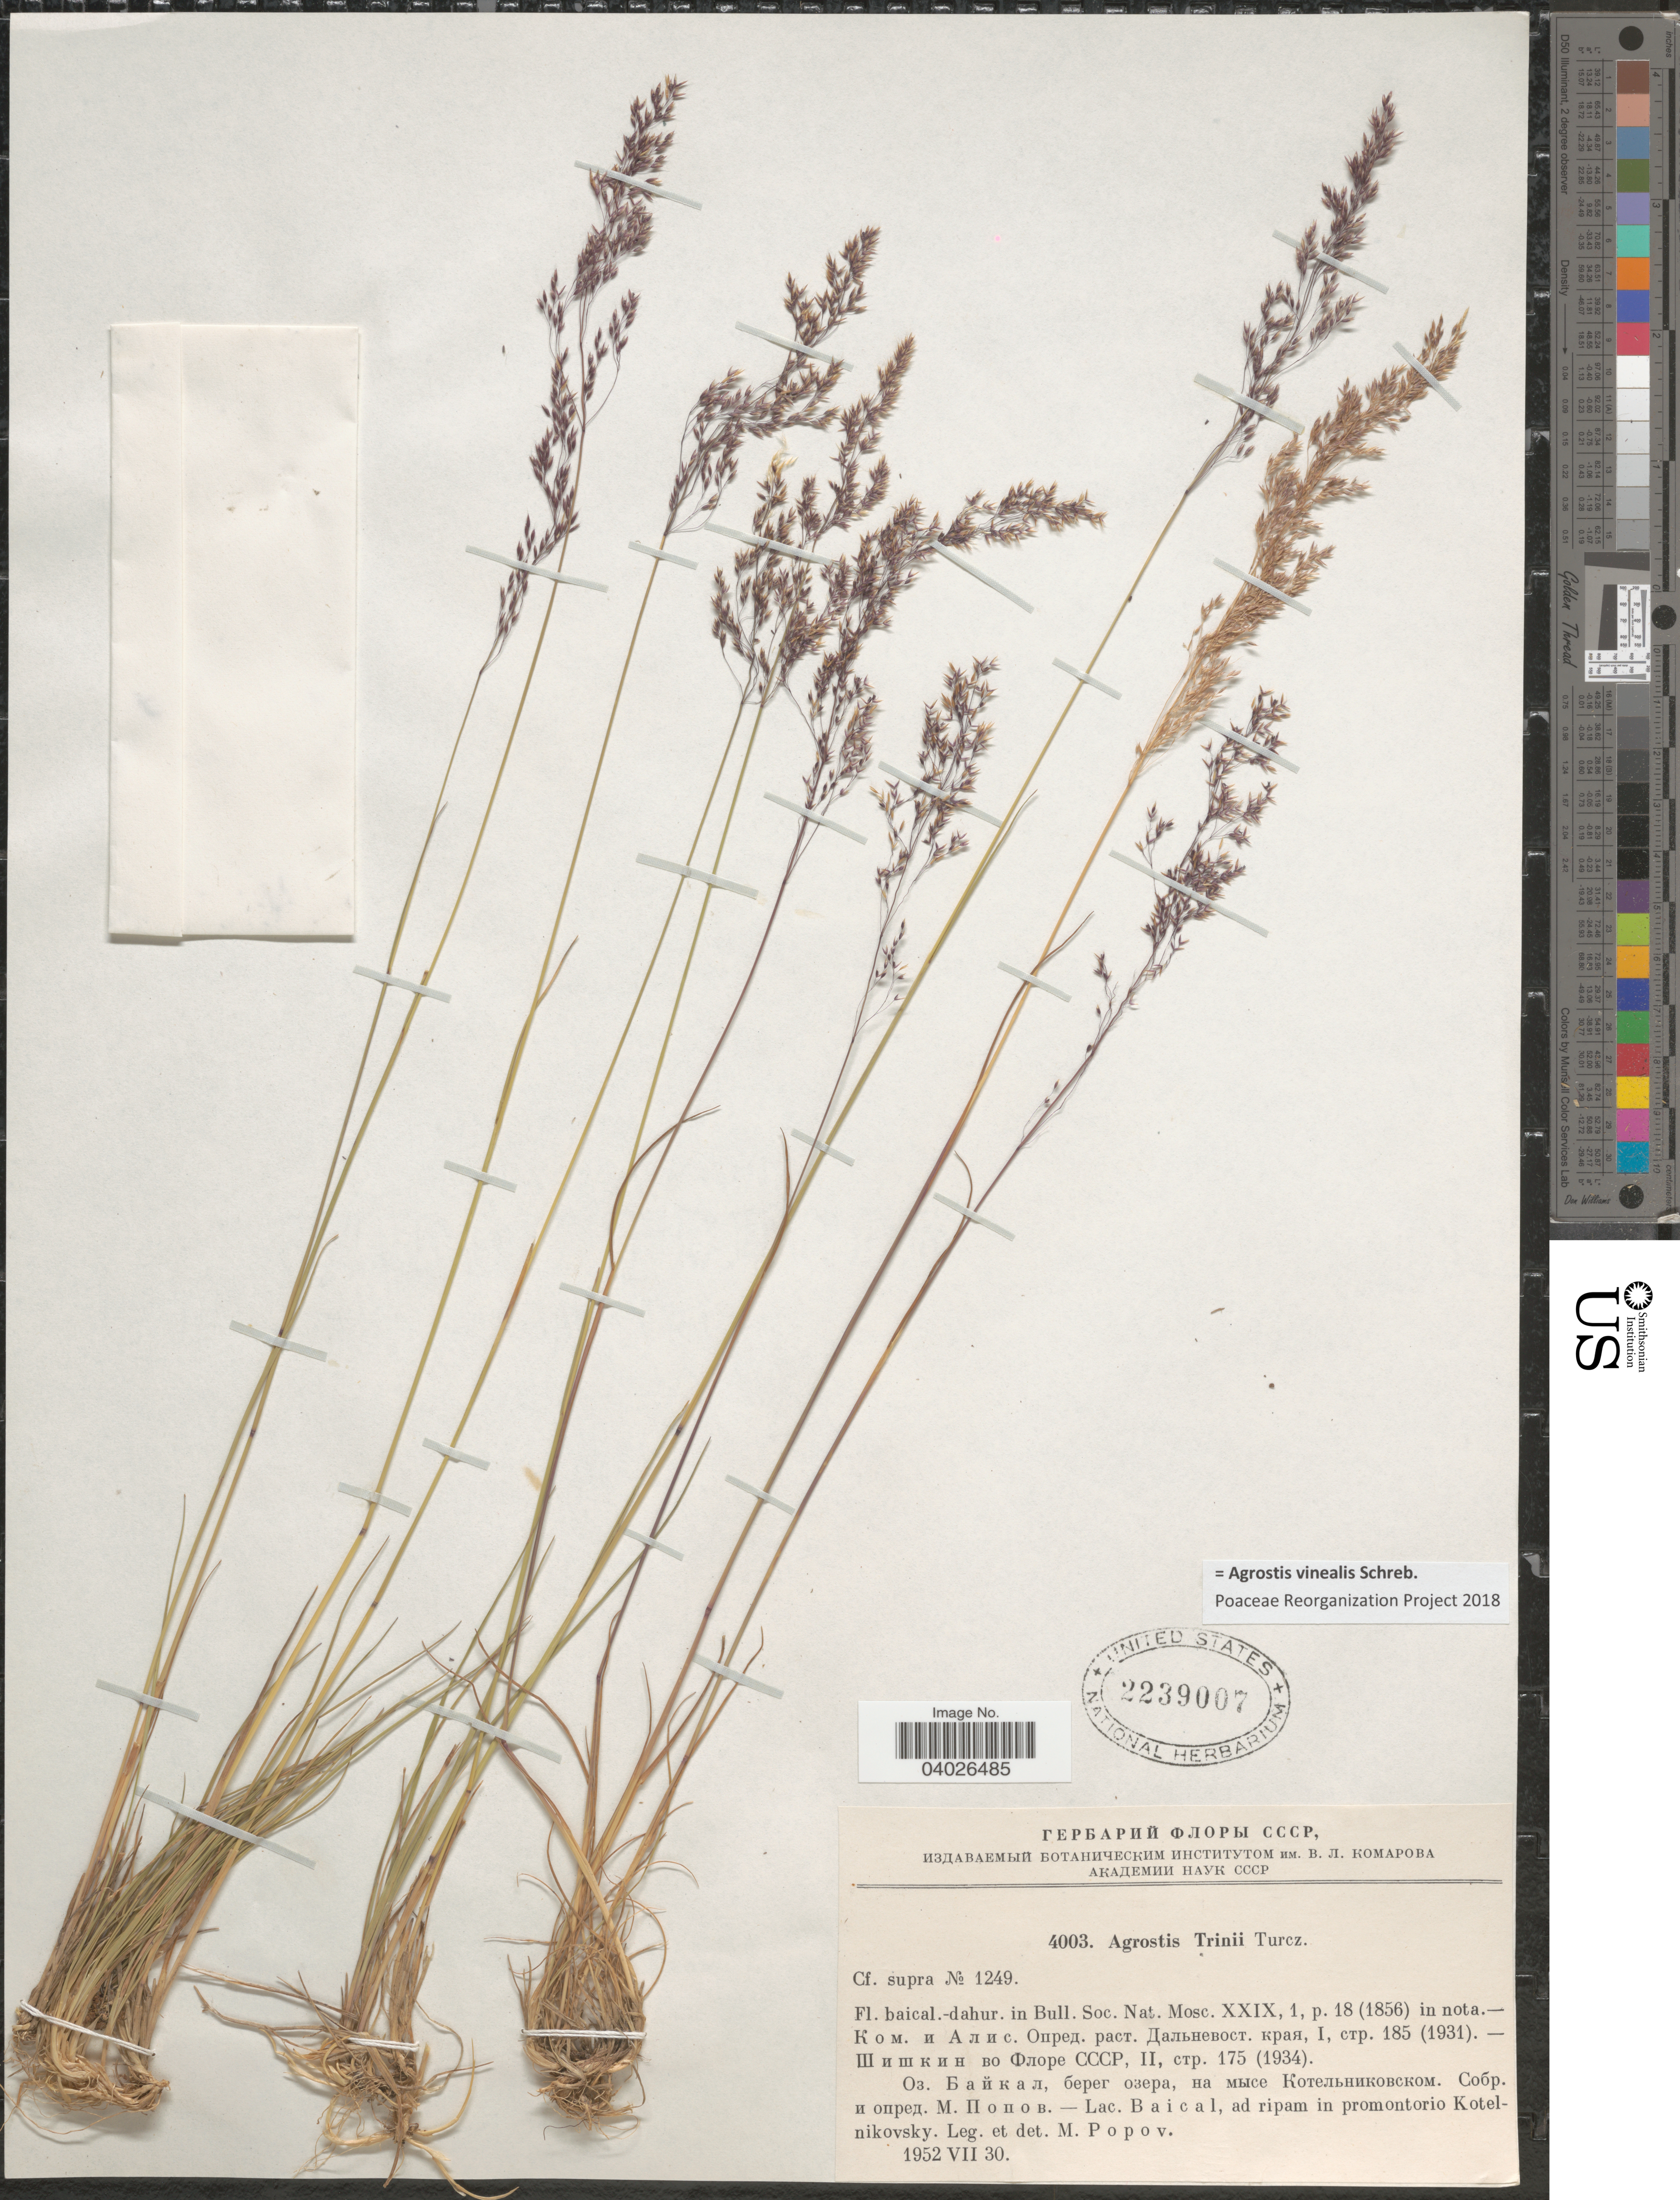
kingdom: Plantae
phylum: Tracheophyta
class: Liliopsida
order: Poales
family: Poaceae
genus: Agrostis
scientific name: Agrostis vinealis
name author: Schreb.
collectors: M. Popov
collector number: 4003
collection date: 1952-07-30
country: Russian Federation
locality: Lac. Baical, ad ripam in promontorio Kotelnikovsky.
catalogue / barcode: US 2239007